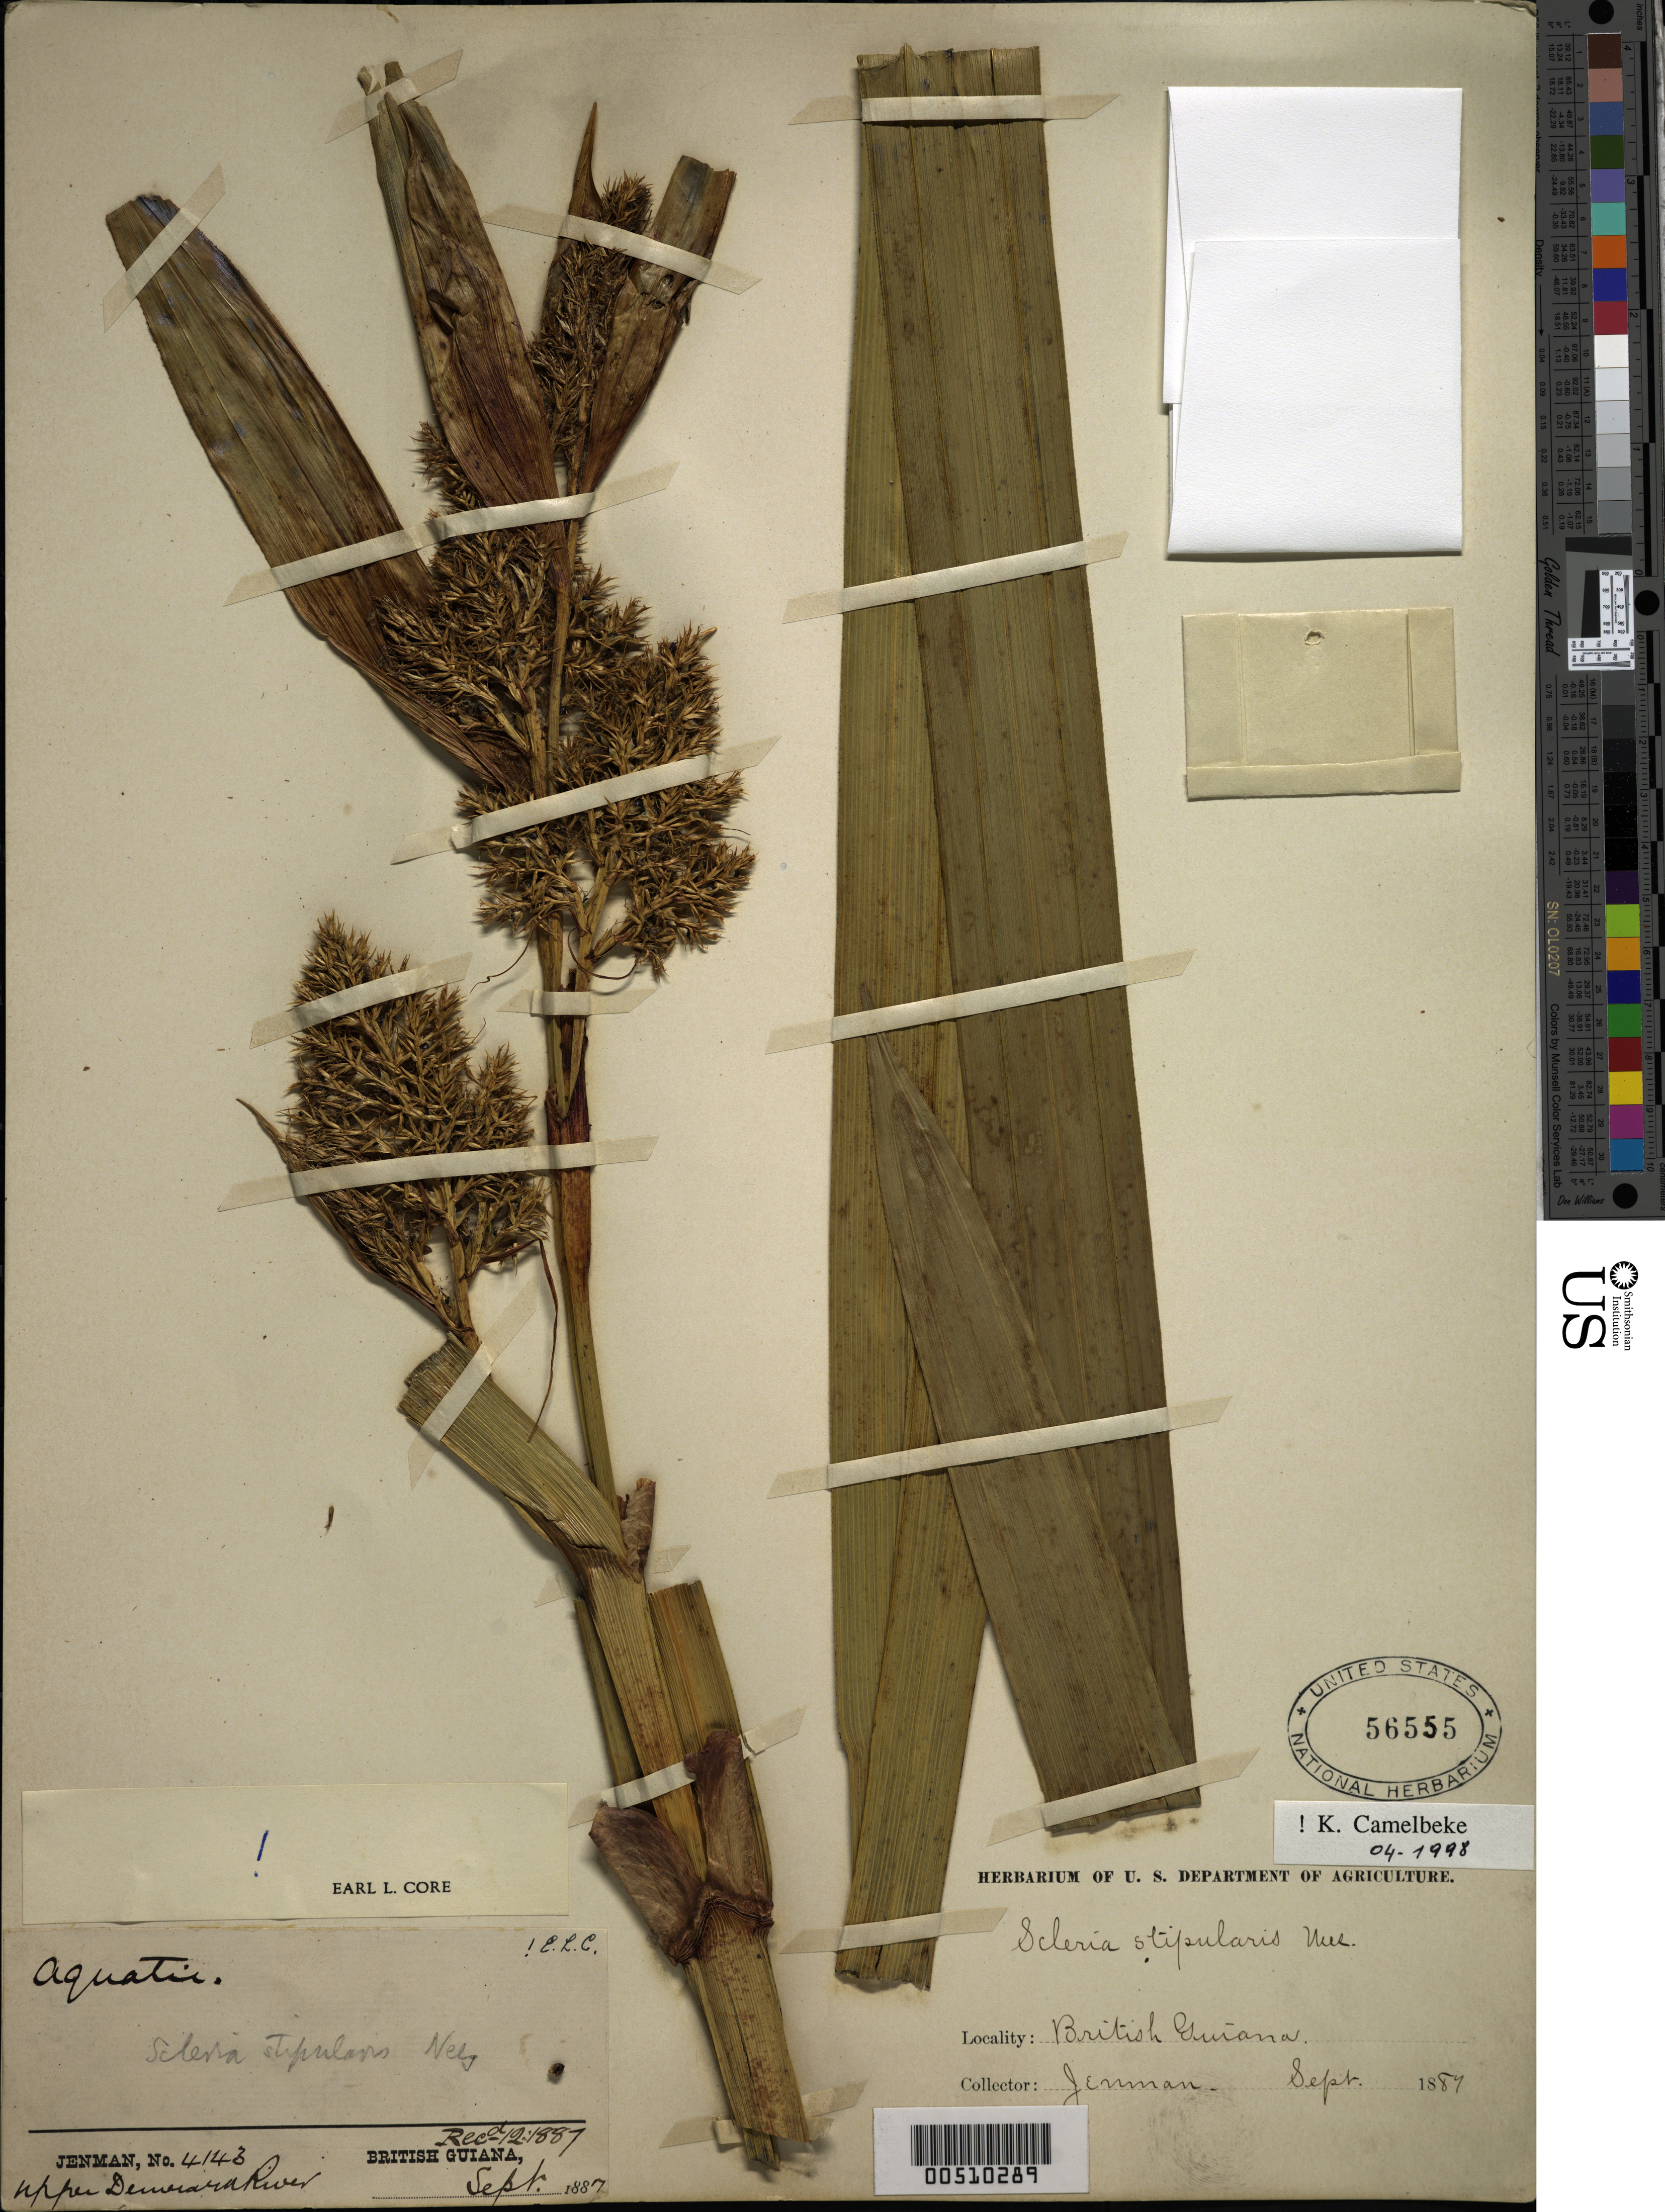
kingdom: Plantae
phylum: Tracheophyta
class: Liliopsida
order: Poales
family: Cyperaceae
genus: Scleria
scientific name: Scleria stipularis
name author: Nees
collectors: G. S. Jenman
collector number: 4143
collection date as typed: Sep 1887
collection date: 1887-09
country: Guyana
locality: Upper Demerara River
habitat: Aquatic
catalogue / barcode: US 56555